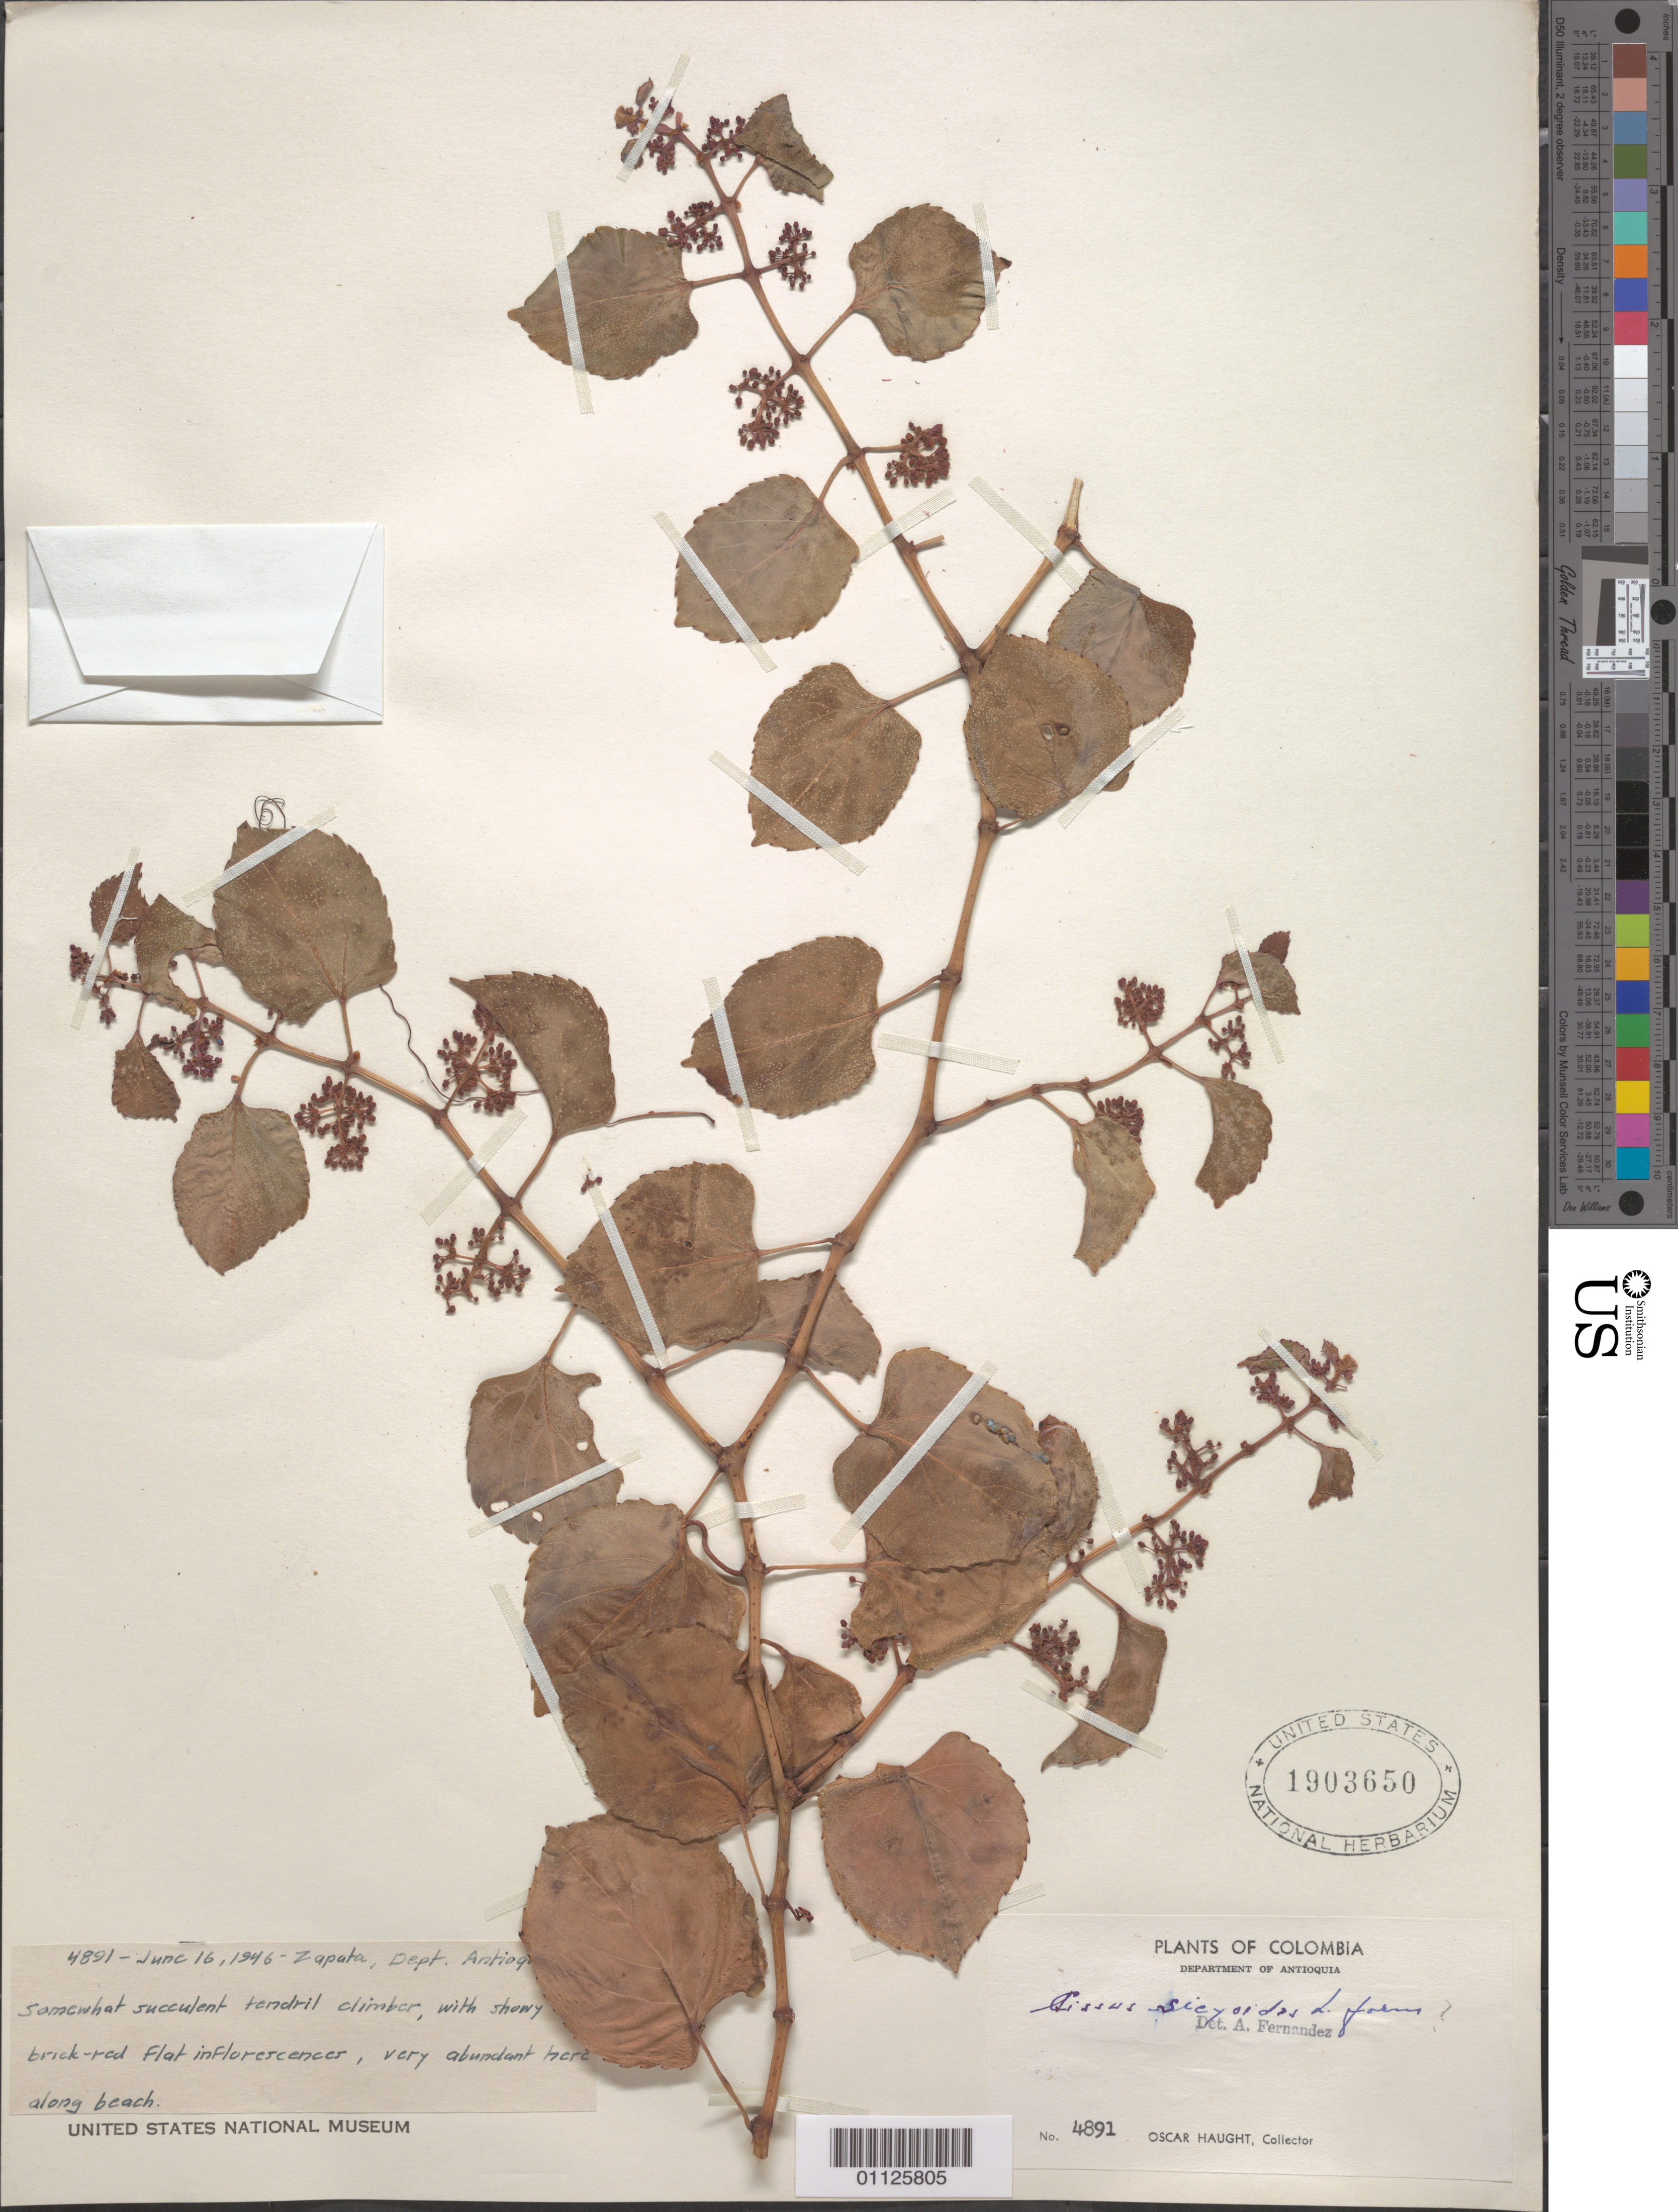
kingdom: Plantae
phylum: Tracheophyta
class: Magnoliopsida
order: Vitales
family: Vitaceae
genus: Cissus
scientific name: Cissus verticillata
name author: (L.) Nicolson & C.E. Jarvis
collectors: O. L. Haught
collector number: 4891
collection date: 1946-06-16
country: Colombia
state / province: Antioquia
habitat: Somewhat succulent tendril climber. Very abundant along beach.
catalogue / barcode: US 1903650